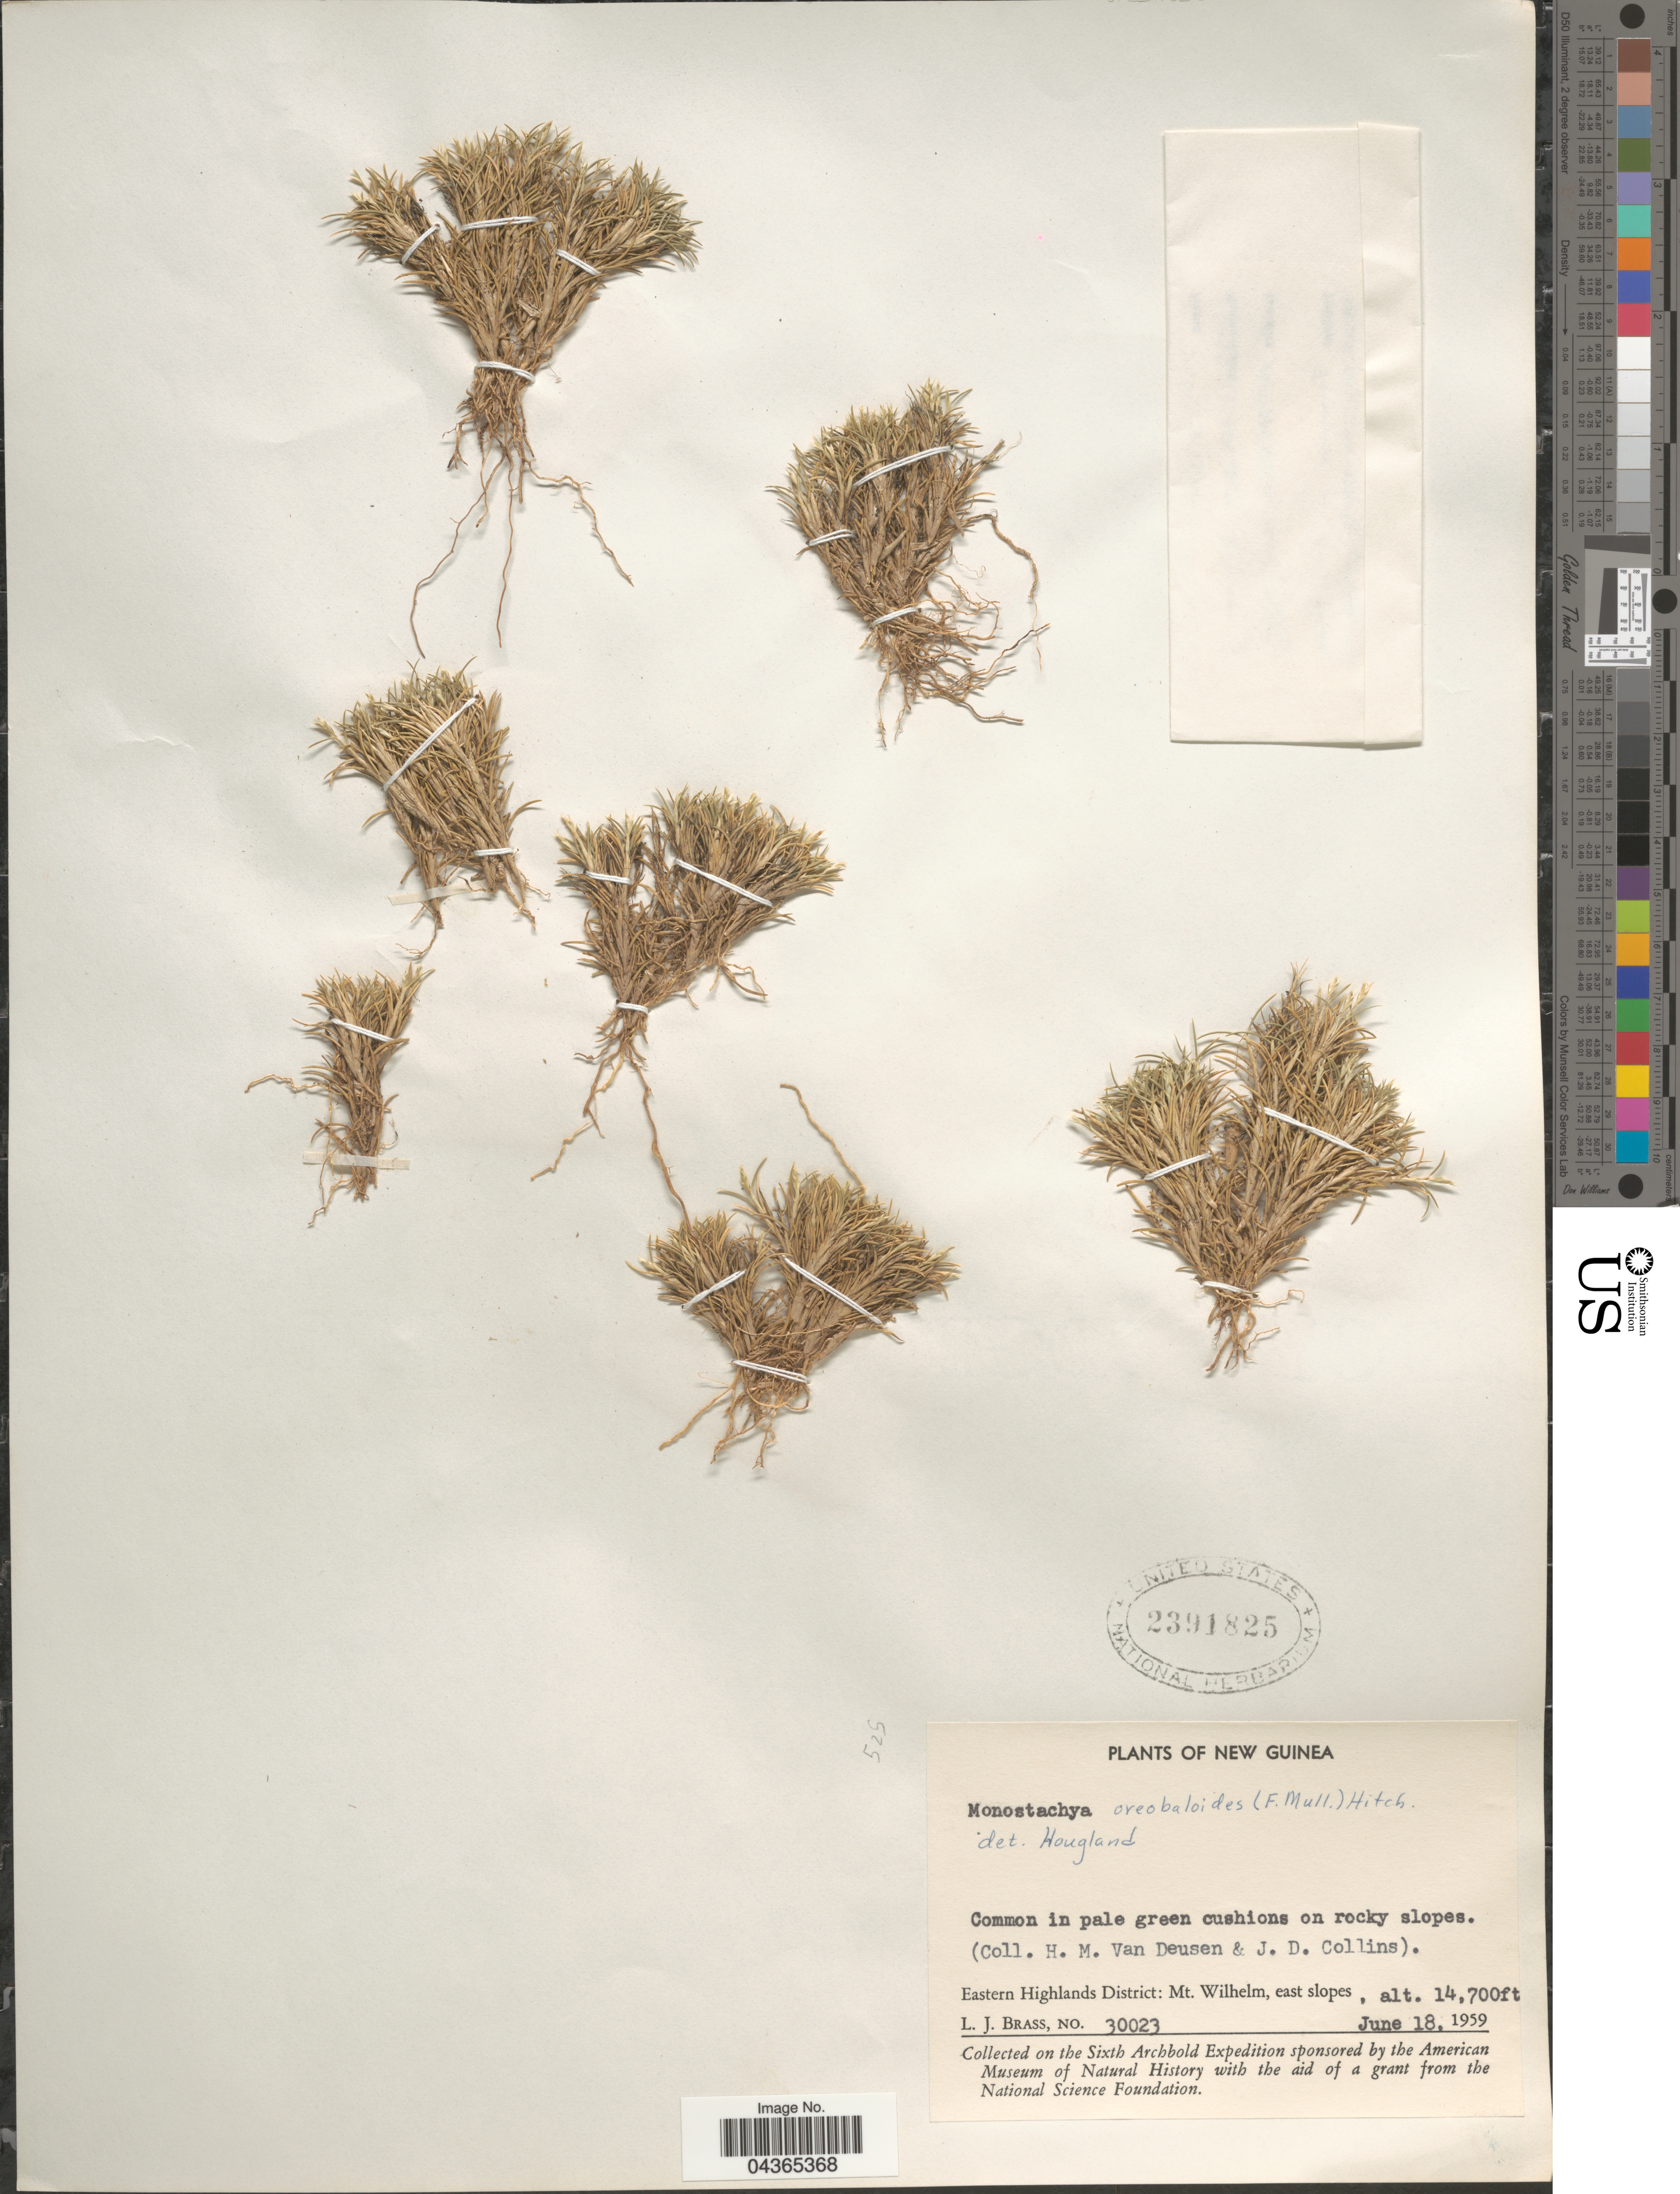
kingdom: Plantae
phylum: Tracheophyta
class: Liliopsida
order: Poales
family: Poaceae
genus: Rytidosperma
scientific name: Rytidosperma oreoboloides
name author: (F. Muell.) H.P. Linder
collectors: L. J. Brass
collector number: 30023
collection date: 1959-06-18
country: Papua New Guinea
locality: New Guinea. Common in pale green cushions on rocky slopes. Eastern Highlands District: Mt. Wilhelm, east slopes. Sixth Archbold Expedition.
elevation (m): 4481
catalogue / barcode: US 2391825